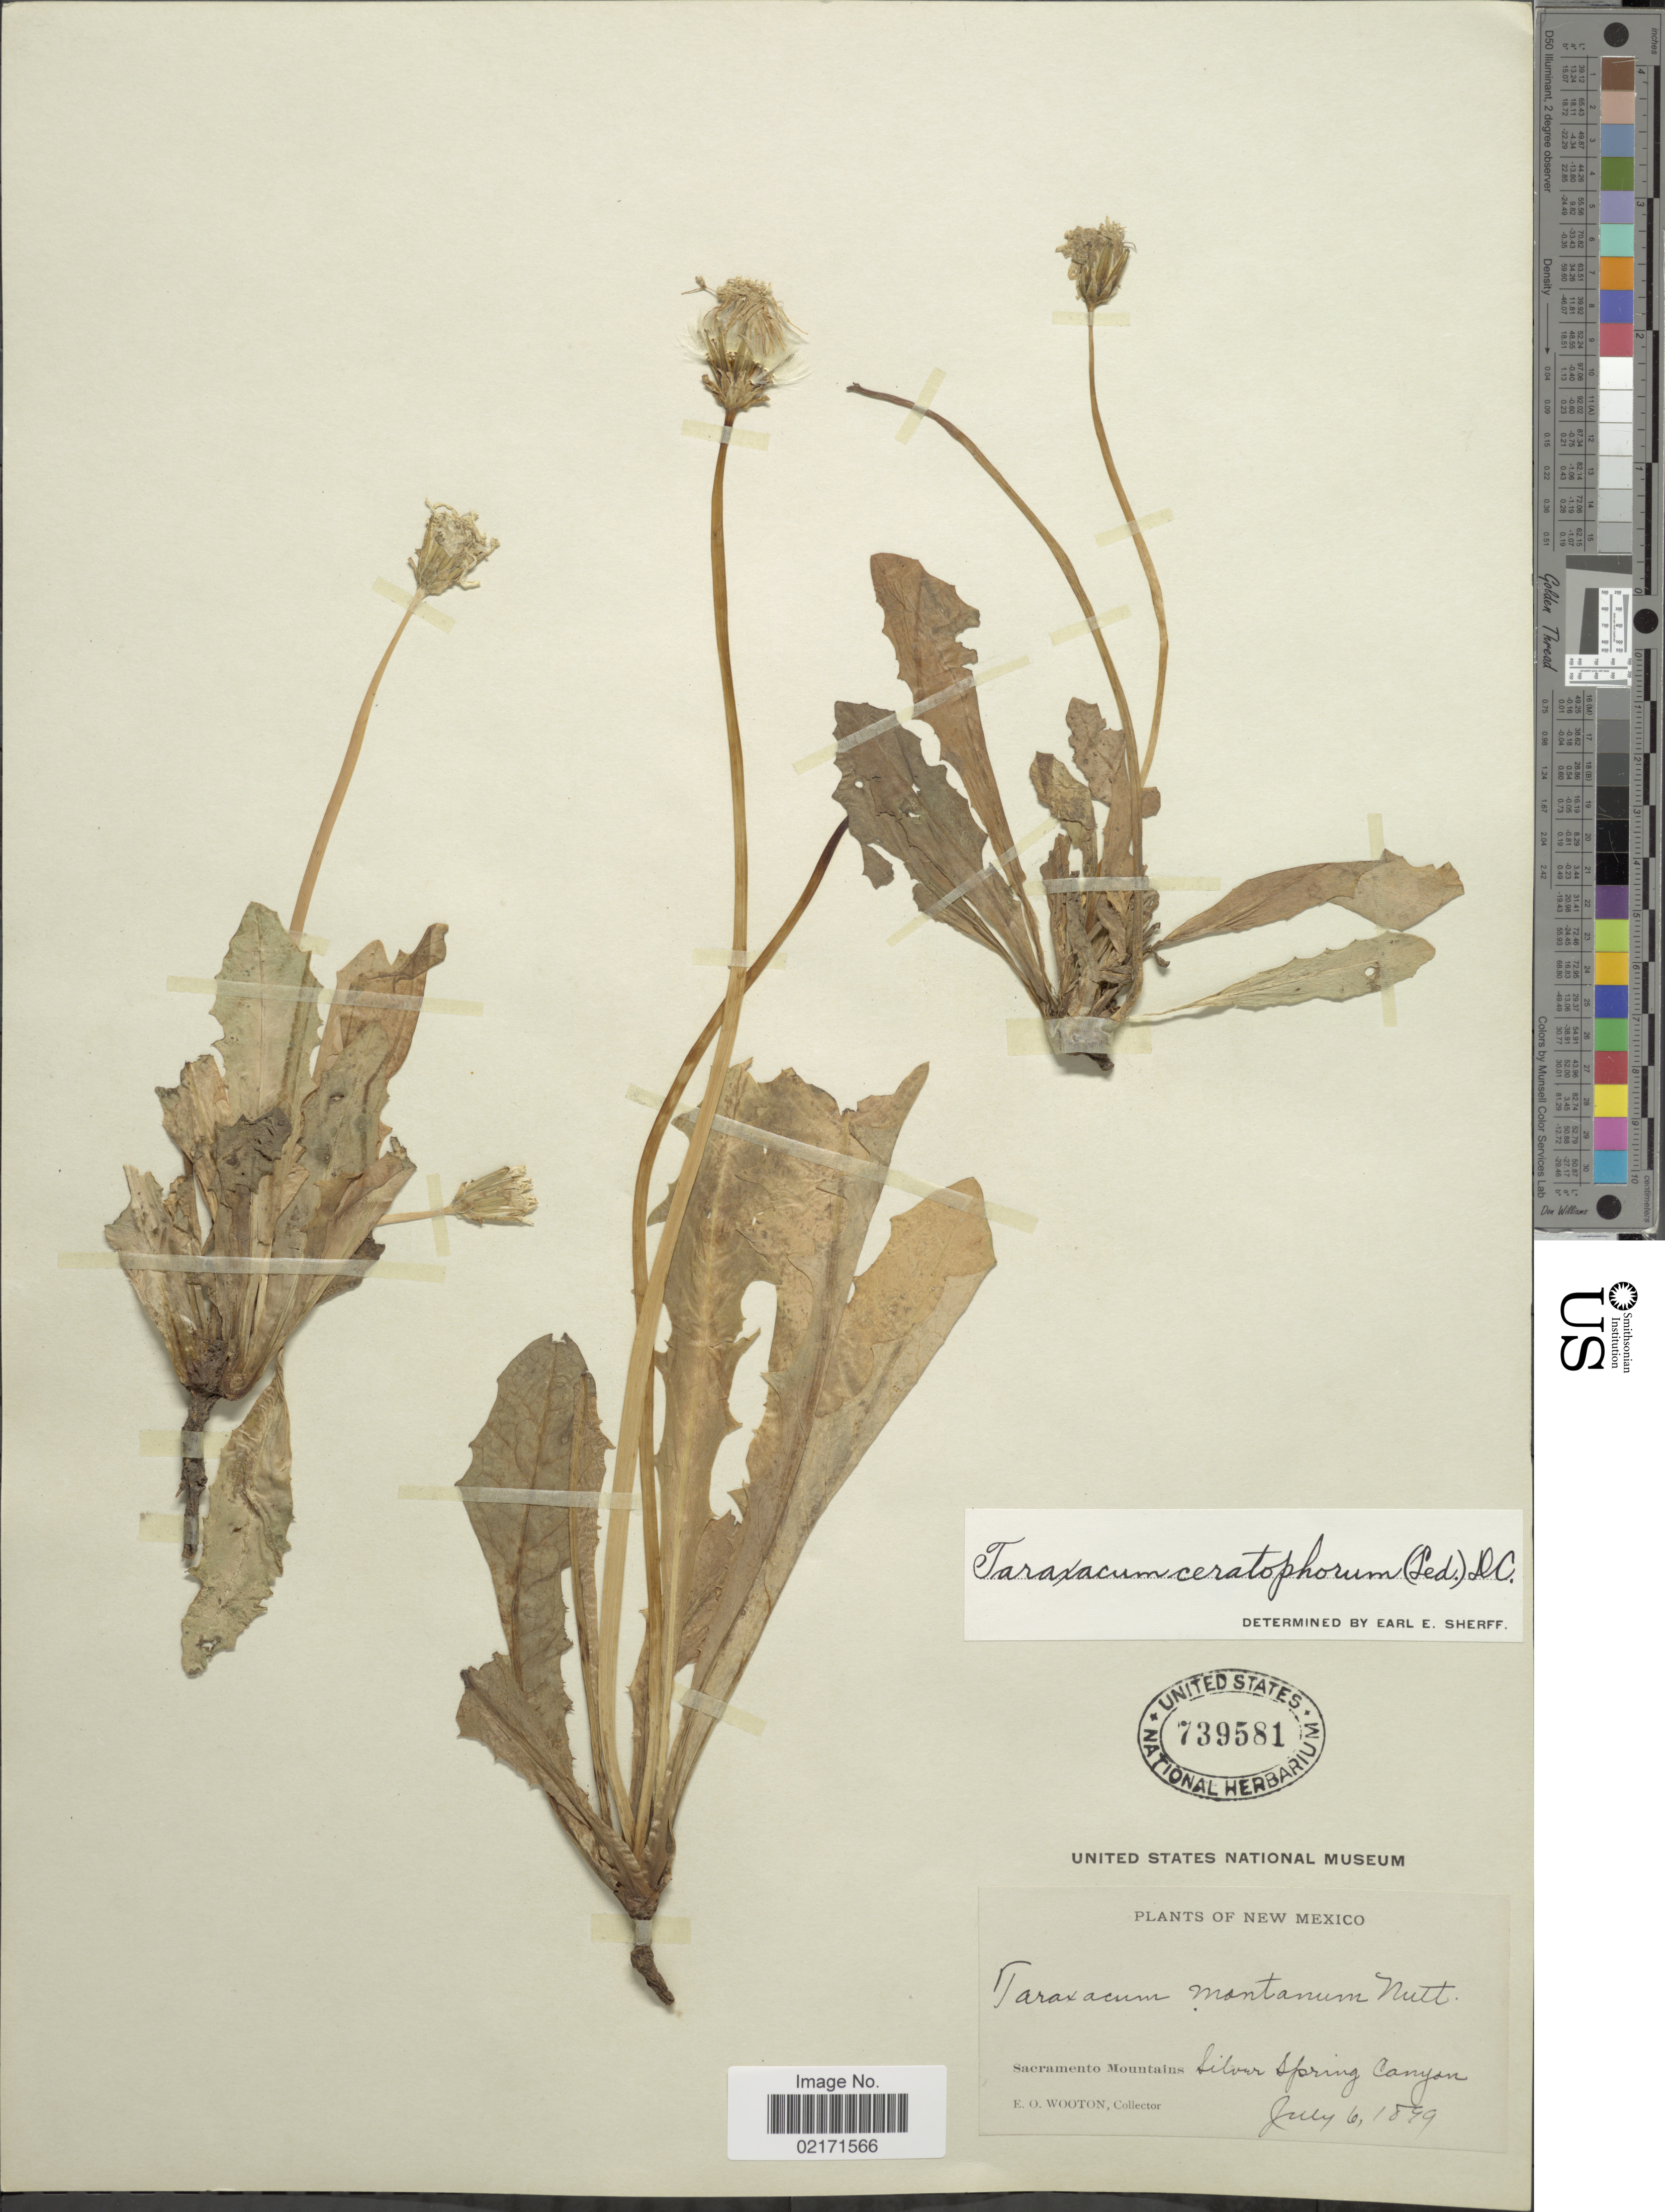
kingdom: Plantae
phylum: Tracheophyta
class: Magnoliopsida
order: Asterales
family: Asteraceae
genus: Taraxacum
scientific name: Taraxacum ceratophorum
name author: (Ledeb.) DC.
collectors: E. O. Wooton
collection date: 1899-07-06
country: United States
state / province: New Mexico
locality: Sacramento Mountains, Silver Spring Canyon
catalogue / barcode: US 739851